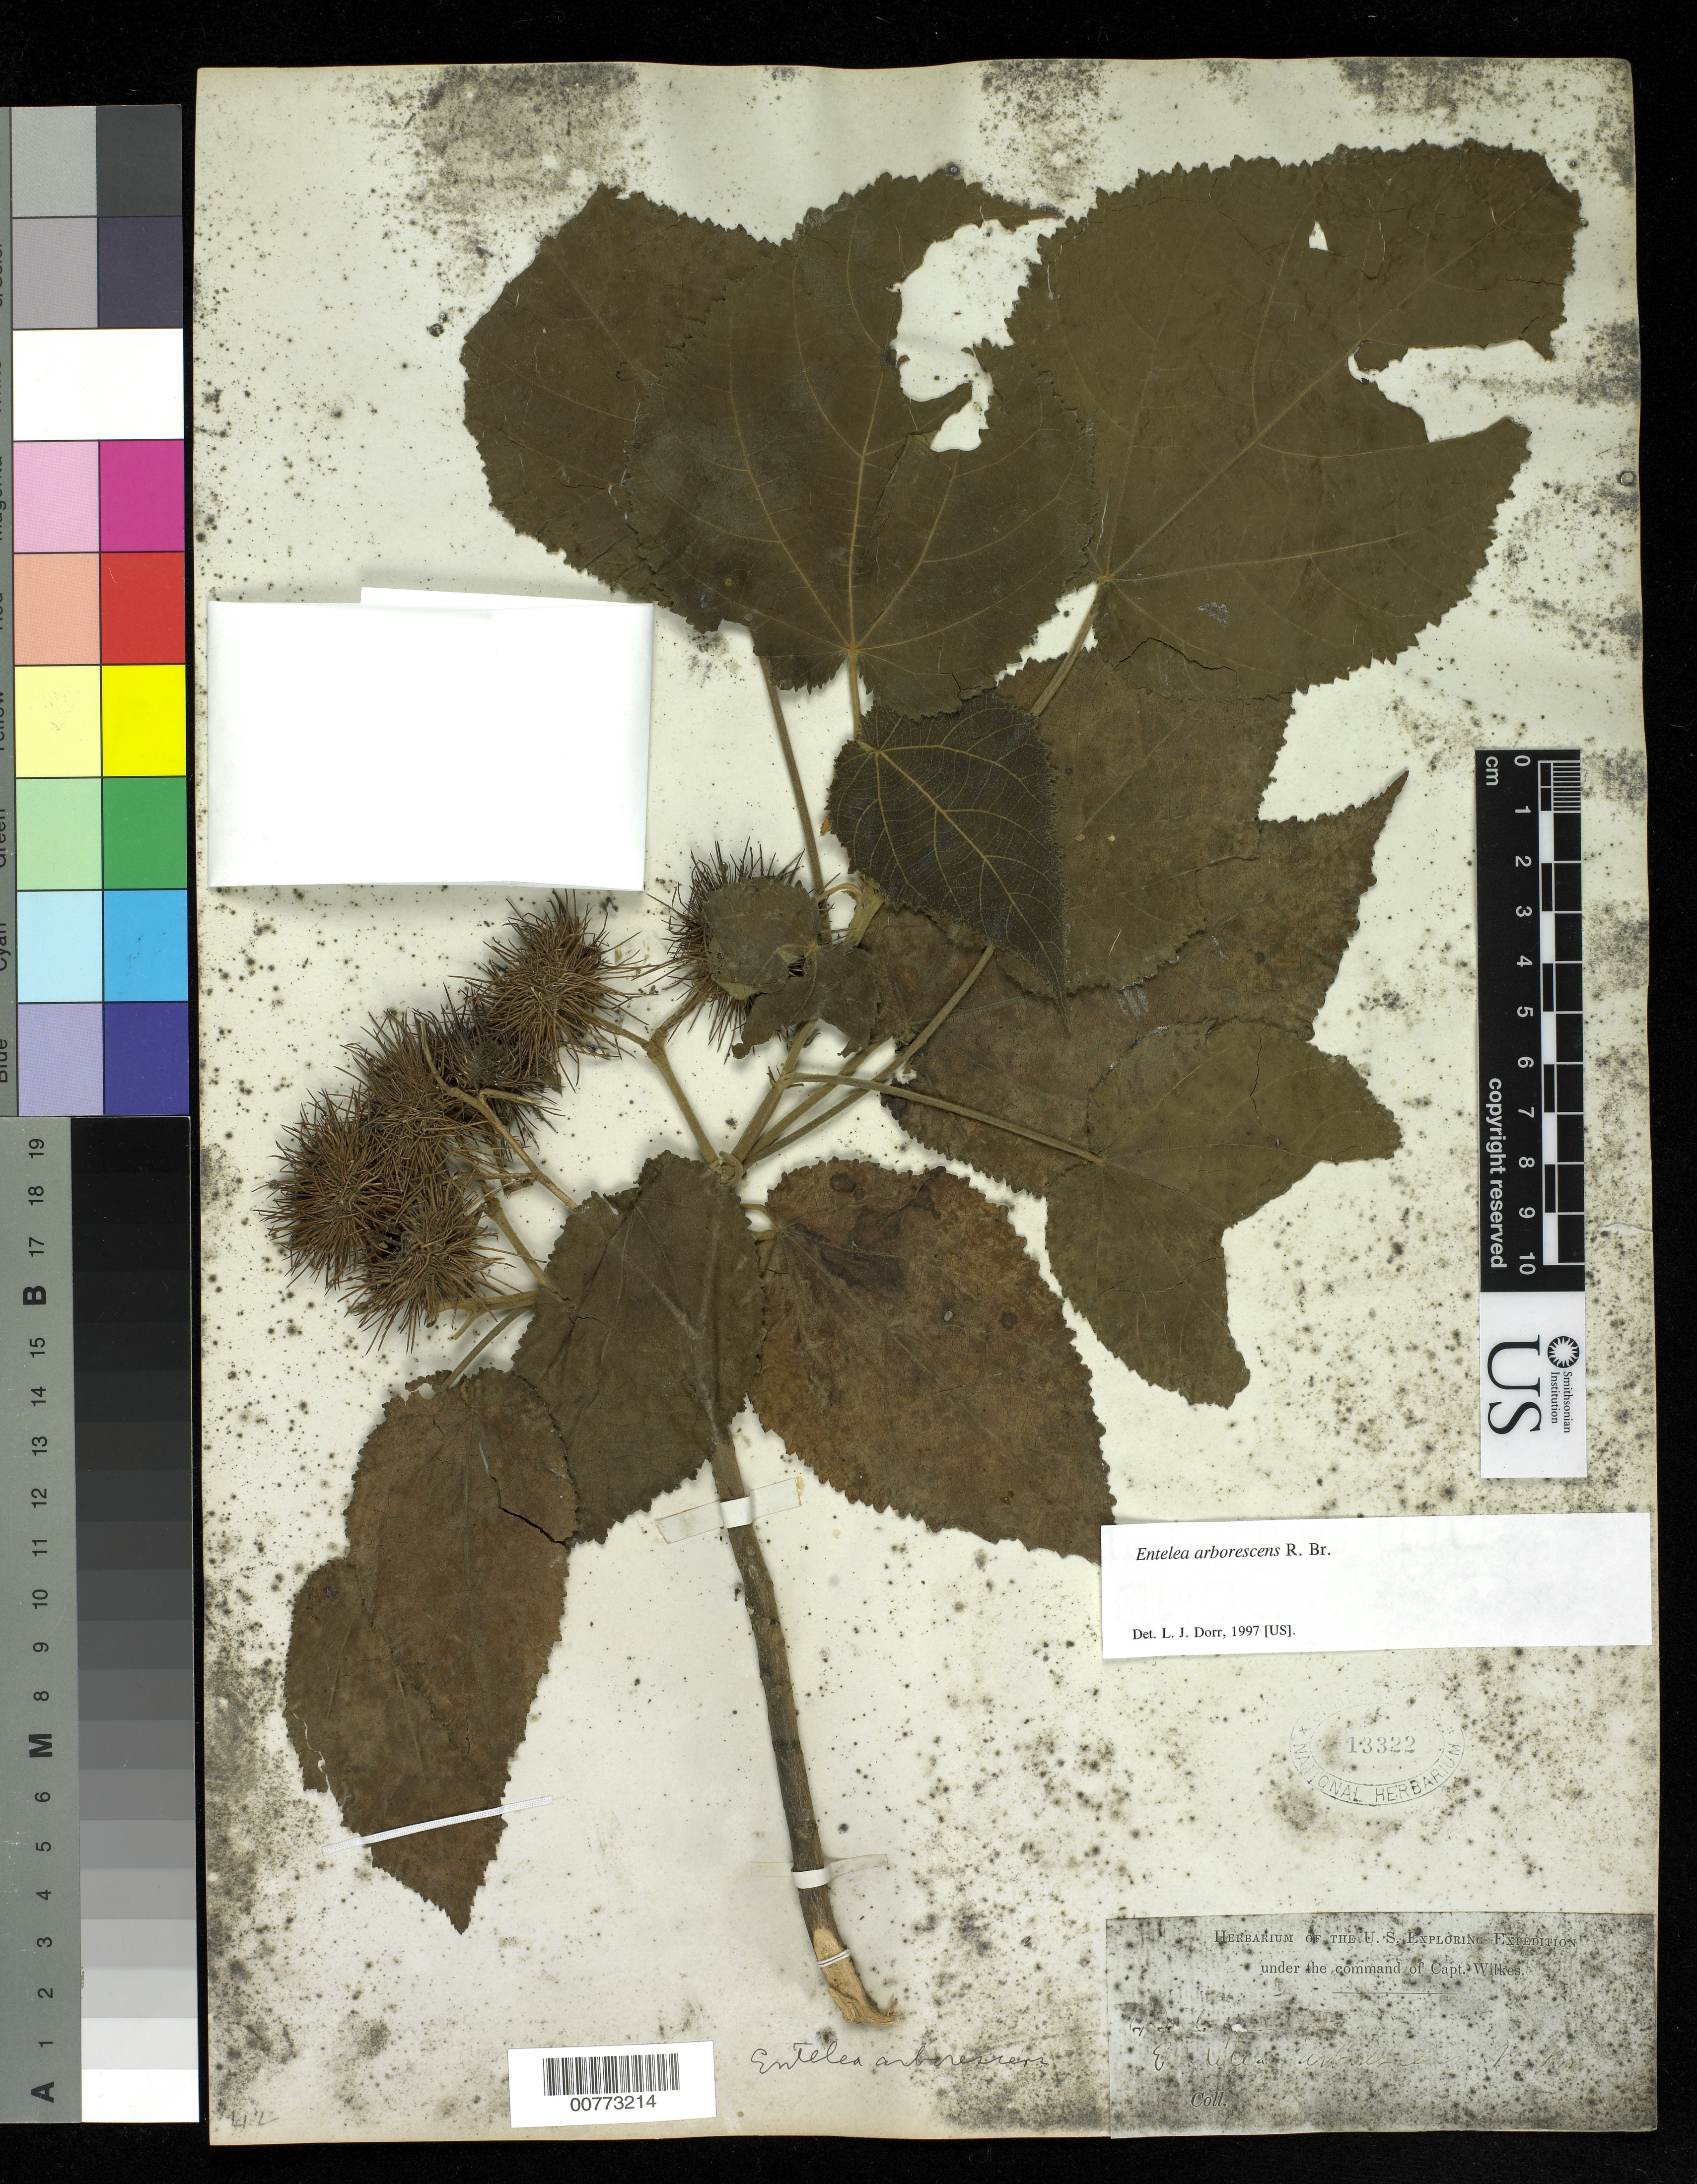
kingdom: Plantae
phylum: Tracheophyta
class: Magnoliopsida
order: Malvales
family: Malvaceae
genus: Entelea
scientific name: Entelea arborescens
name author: R. Br.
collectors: Wilkes Explor. Exped.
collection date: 1838/1842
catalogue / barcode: US 13322